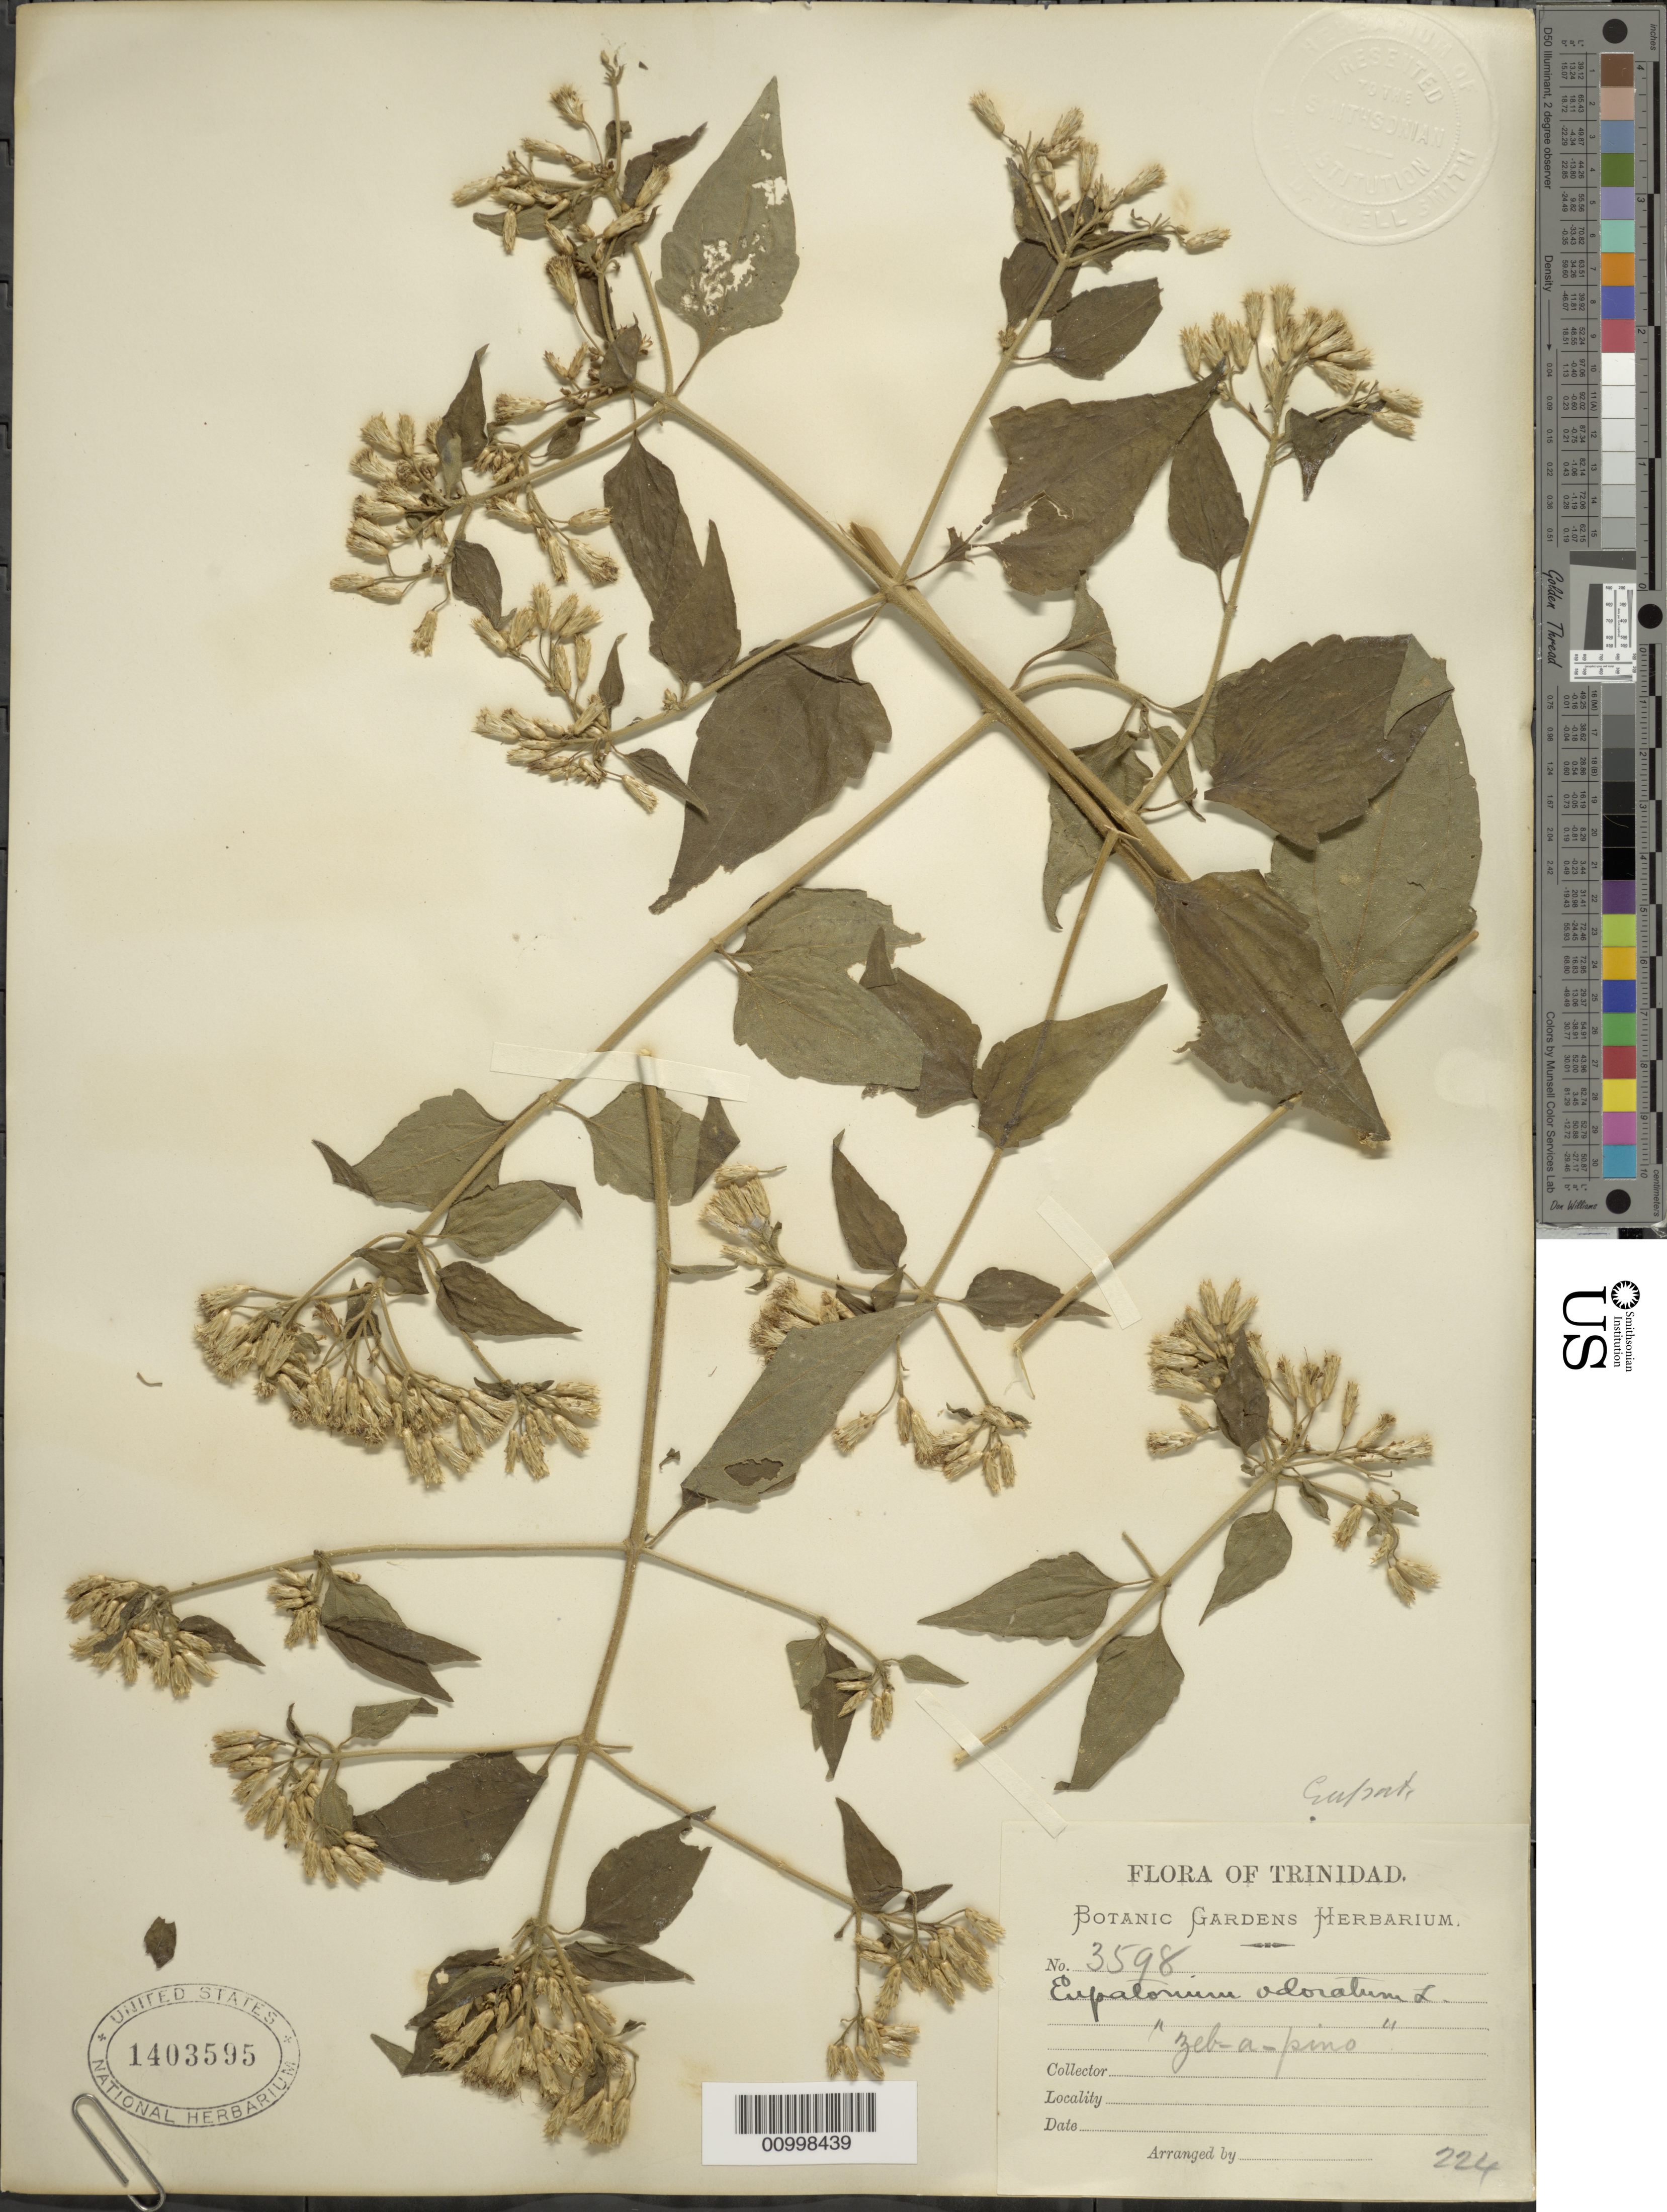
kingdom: Plantae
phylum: Tracheophyta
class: Magnoliopsida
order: Asterales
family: Asteraceae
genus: Chromolaena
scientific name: Chromolaena odorata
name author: (L.) R.M. King & H. Rob.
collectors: Botanic Gardens Herbarium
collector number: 3598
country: Trinidad and Tobago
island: Trinidad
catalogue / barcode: US 1403595